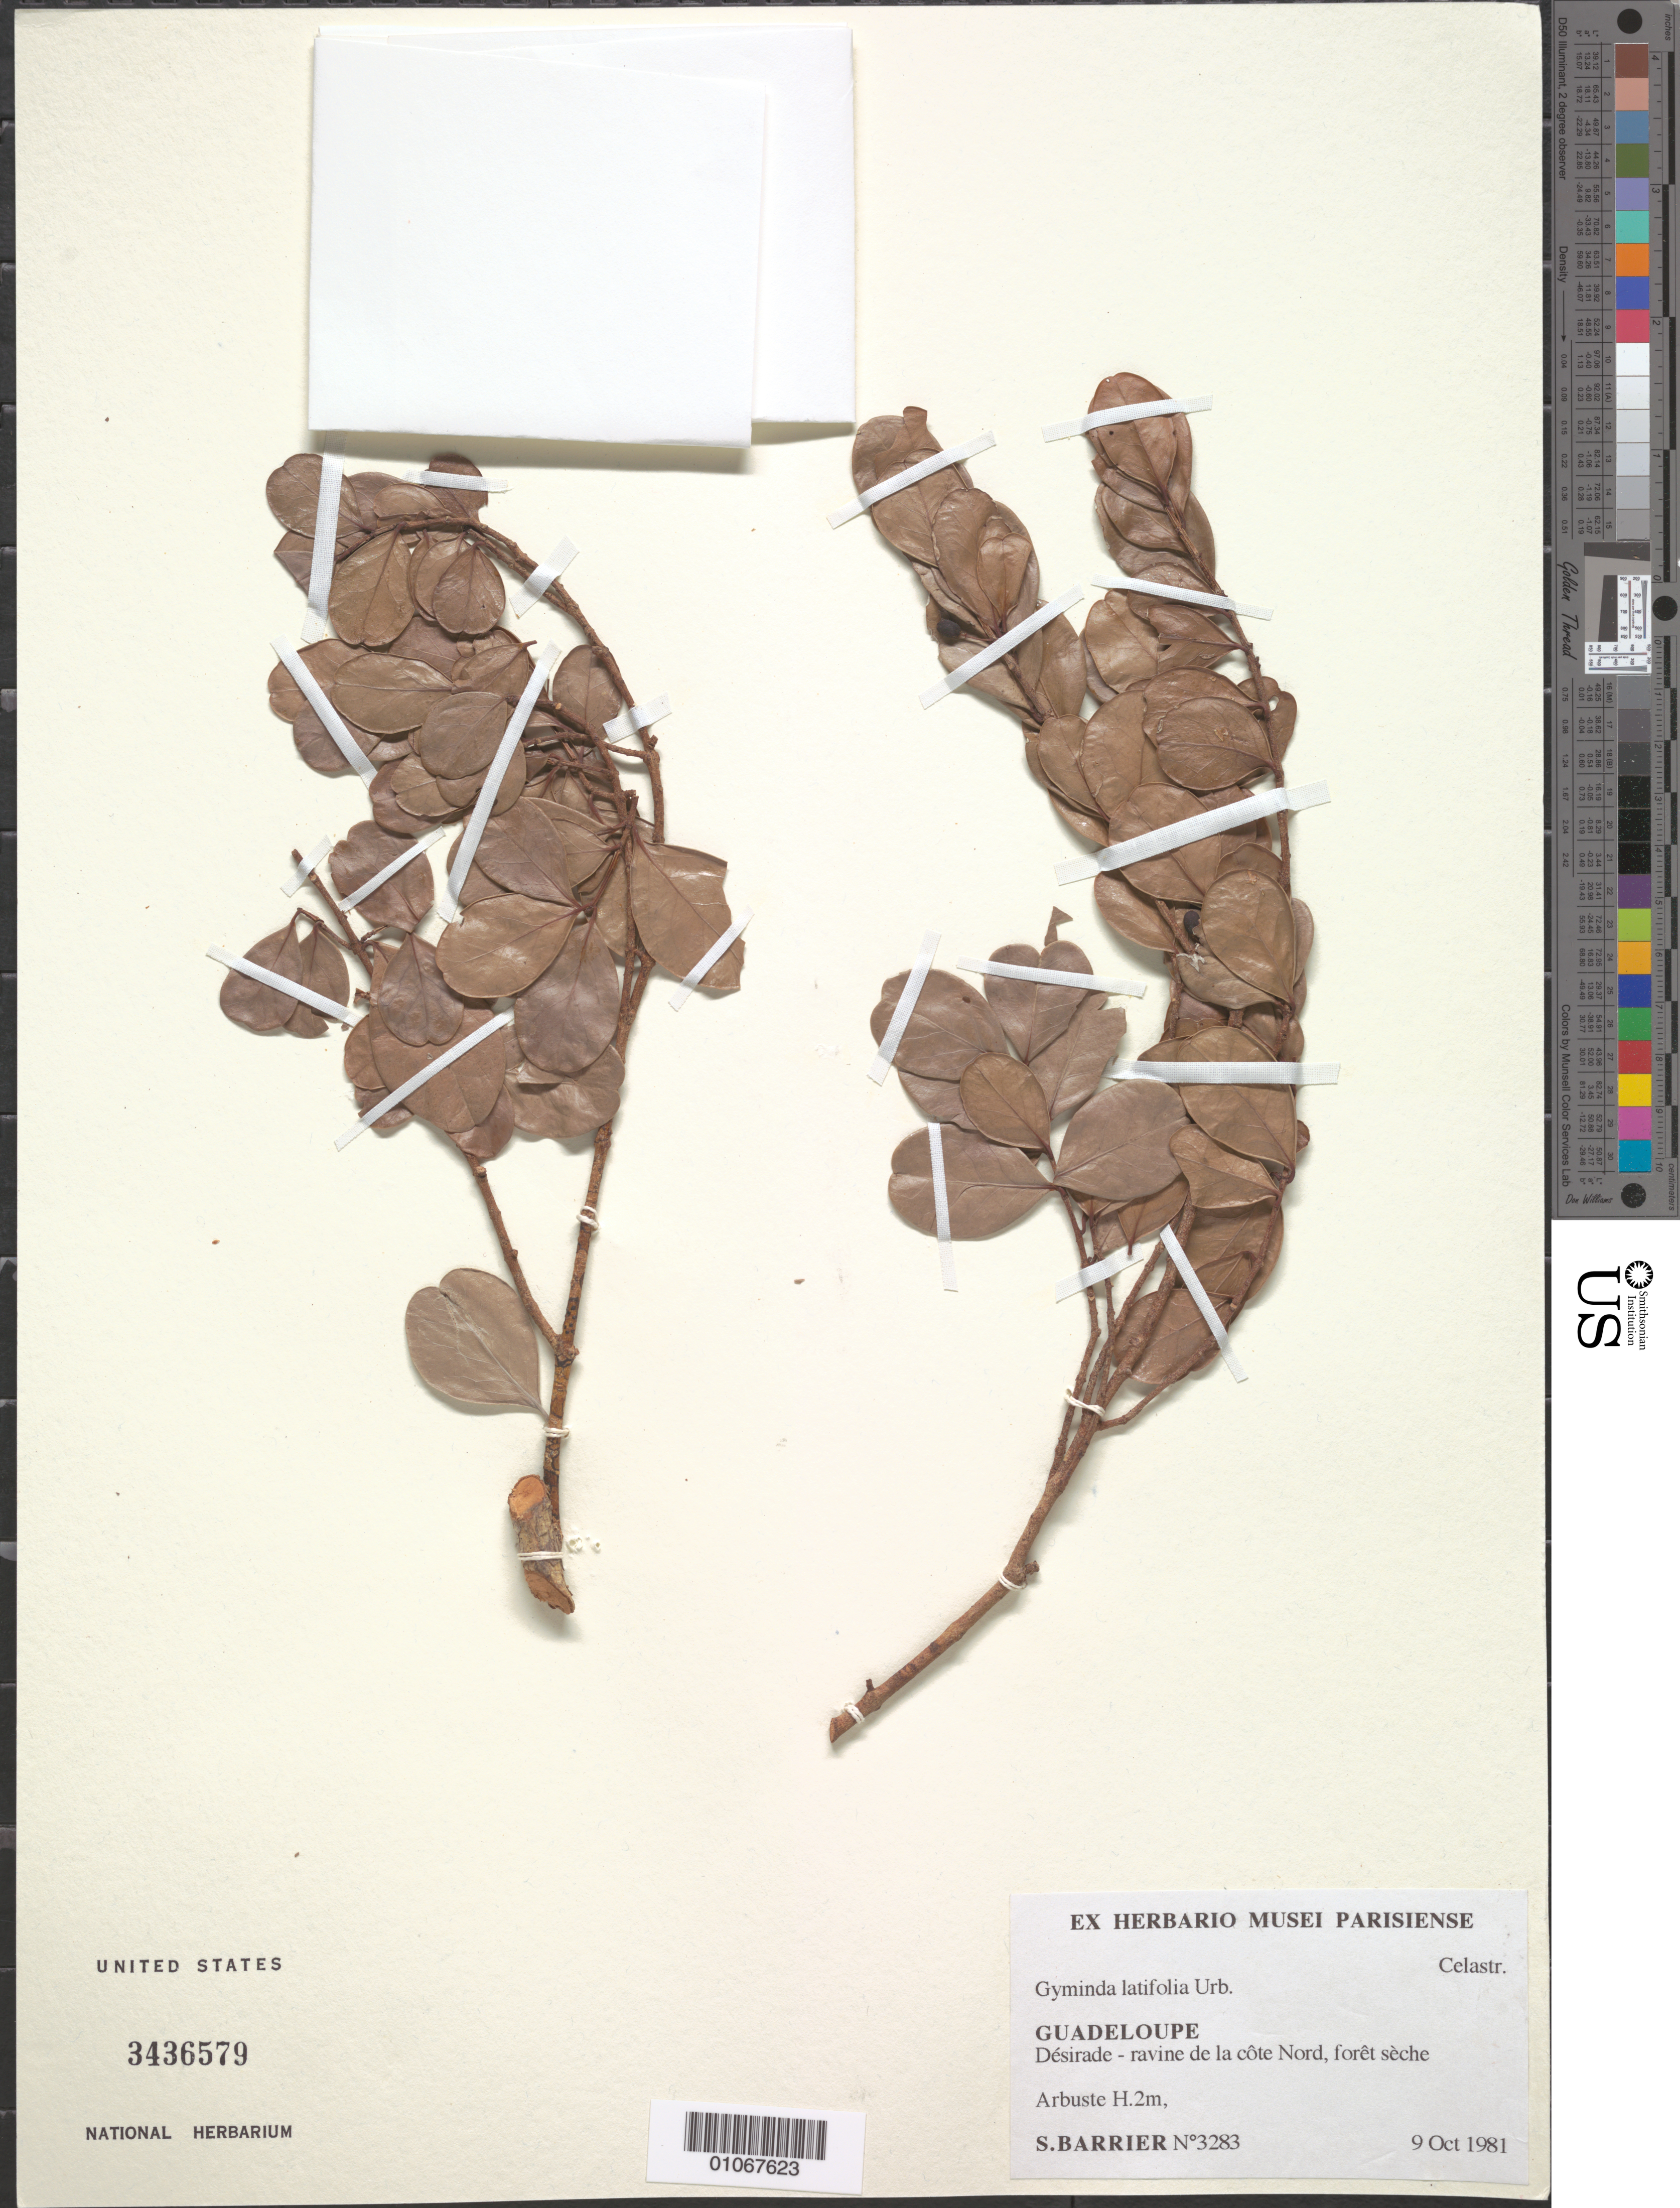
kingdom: Plantae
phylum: Tracheophyta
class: Magnoliopsida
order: Celastrales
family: Celastraceae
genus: Gyminda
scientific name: Gyminda latifolia subsp. latifolia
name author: (Sw.) Urb.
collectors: S. Barrier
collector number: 3283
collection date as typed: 09 Oct 1981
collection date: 1981-10-09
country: Guadeloupe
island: La Désirade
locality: Desirade-ravine de la cote Nord, foret seche.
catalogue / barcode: US 3436579